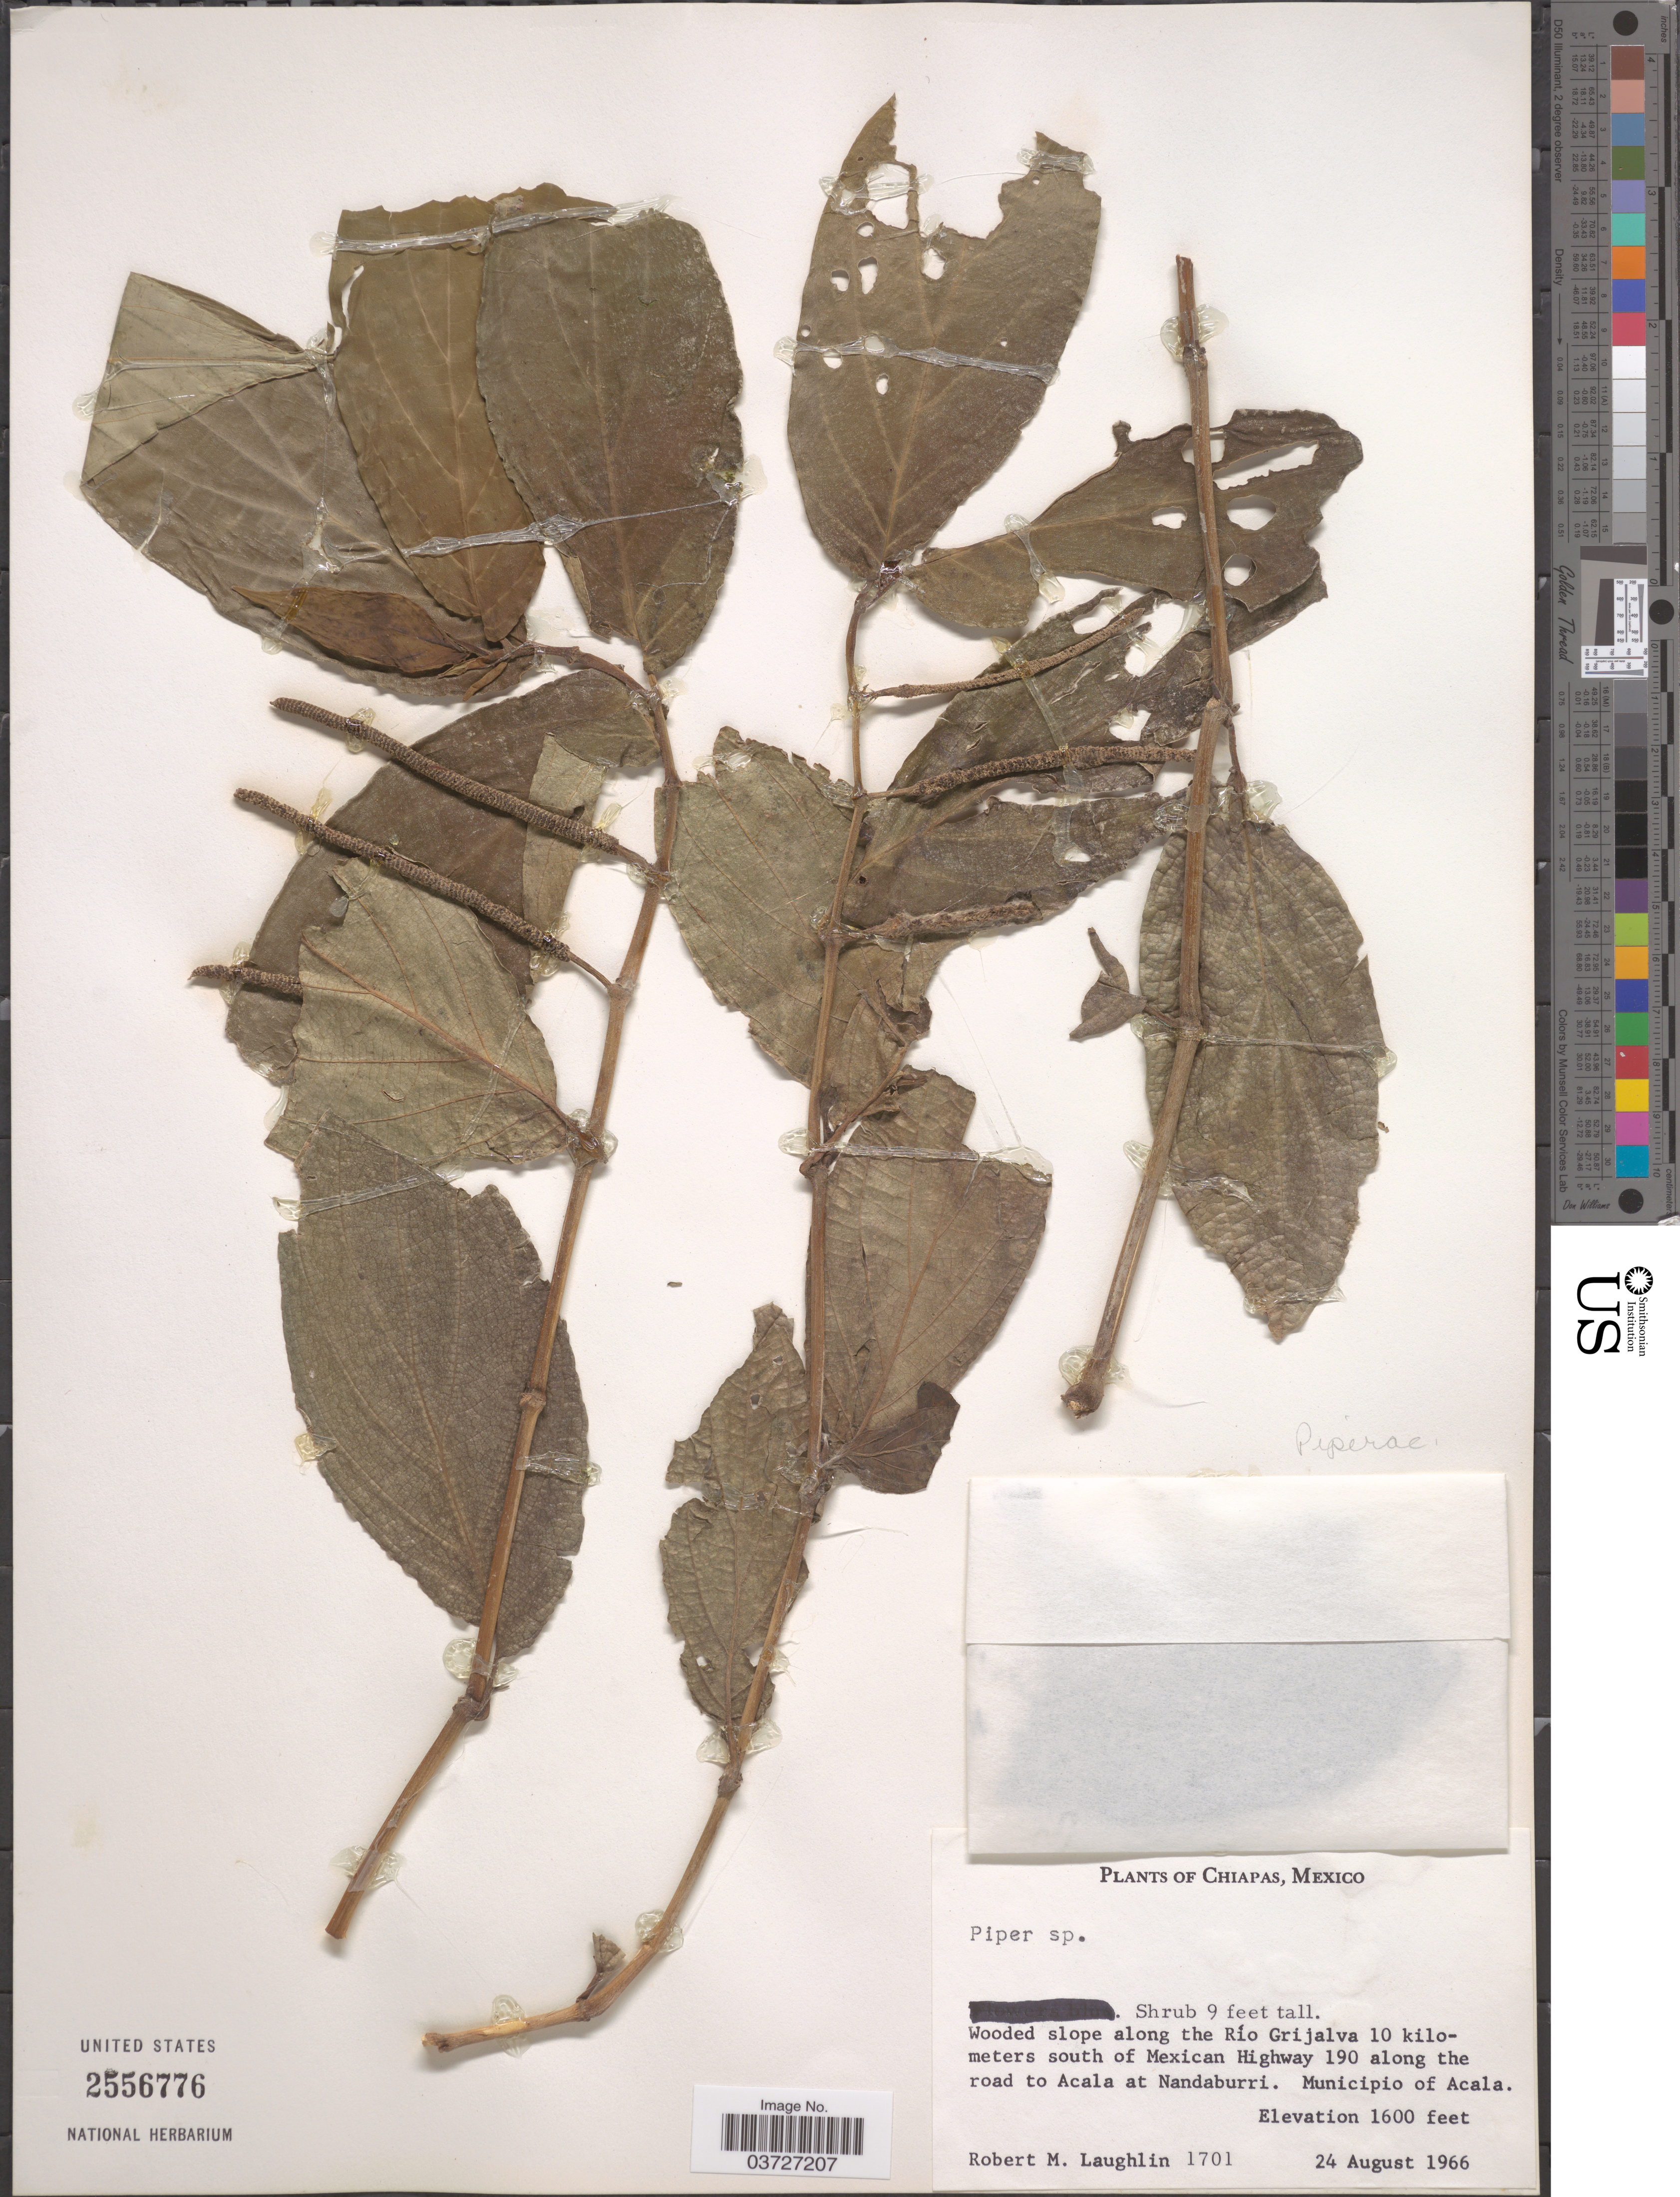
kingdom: Plantae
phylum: Tracheophyta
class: Magnoliopsida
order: Piperales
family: Piperaceae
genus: Piper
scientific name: Piper sp.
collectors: R. M. Laughlin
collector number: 1701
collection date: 1966-08-24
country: Mexico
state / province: Chiapas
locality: Along the Río Grijalva 10 kilometers south of Mexican Highway 190 along the road to Acala at Nandaburri. Municipio of Acala.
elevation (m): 488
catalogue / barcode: US 2556776